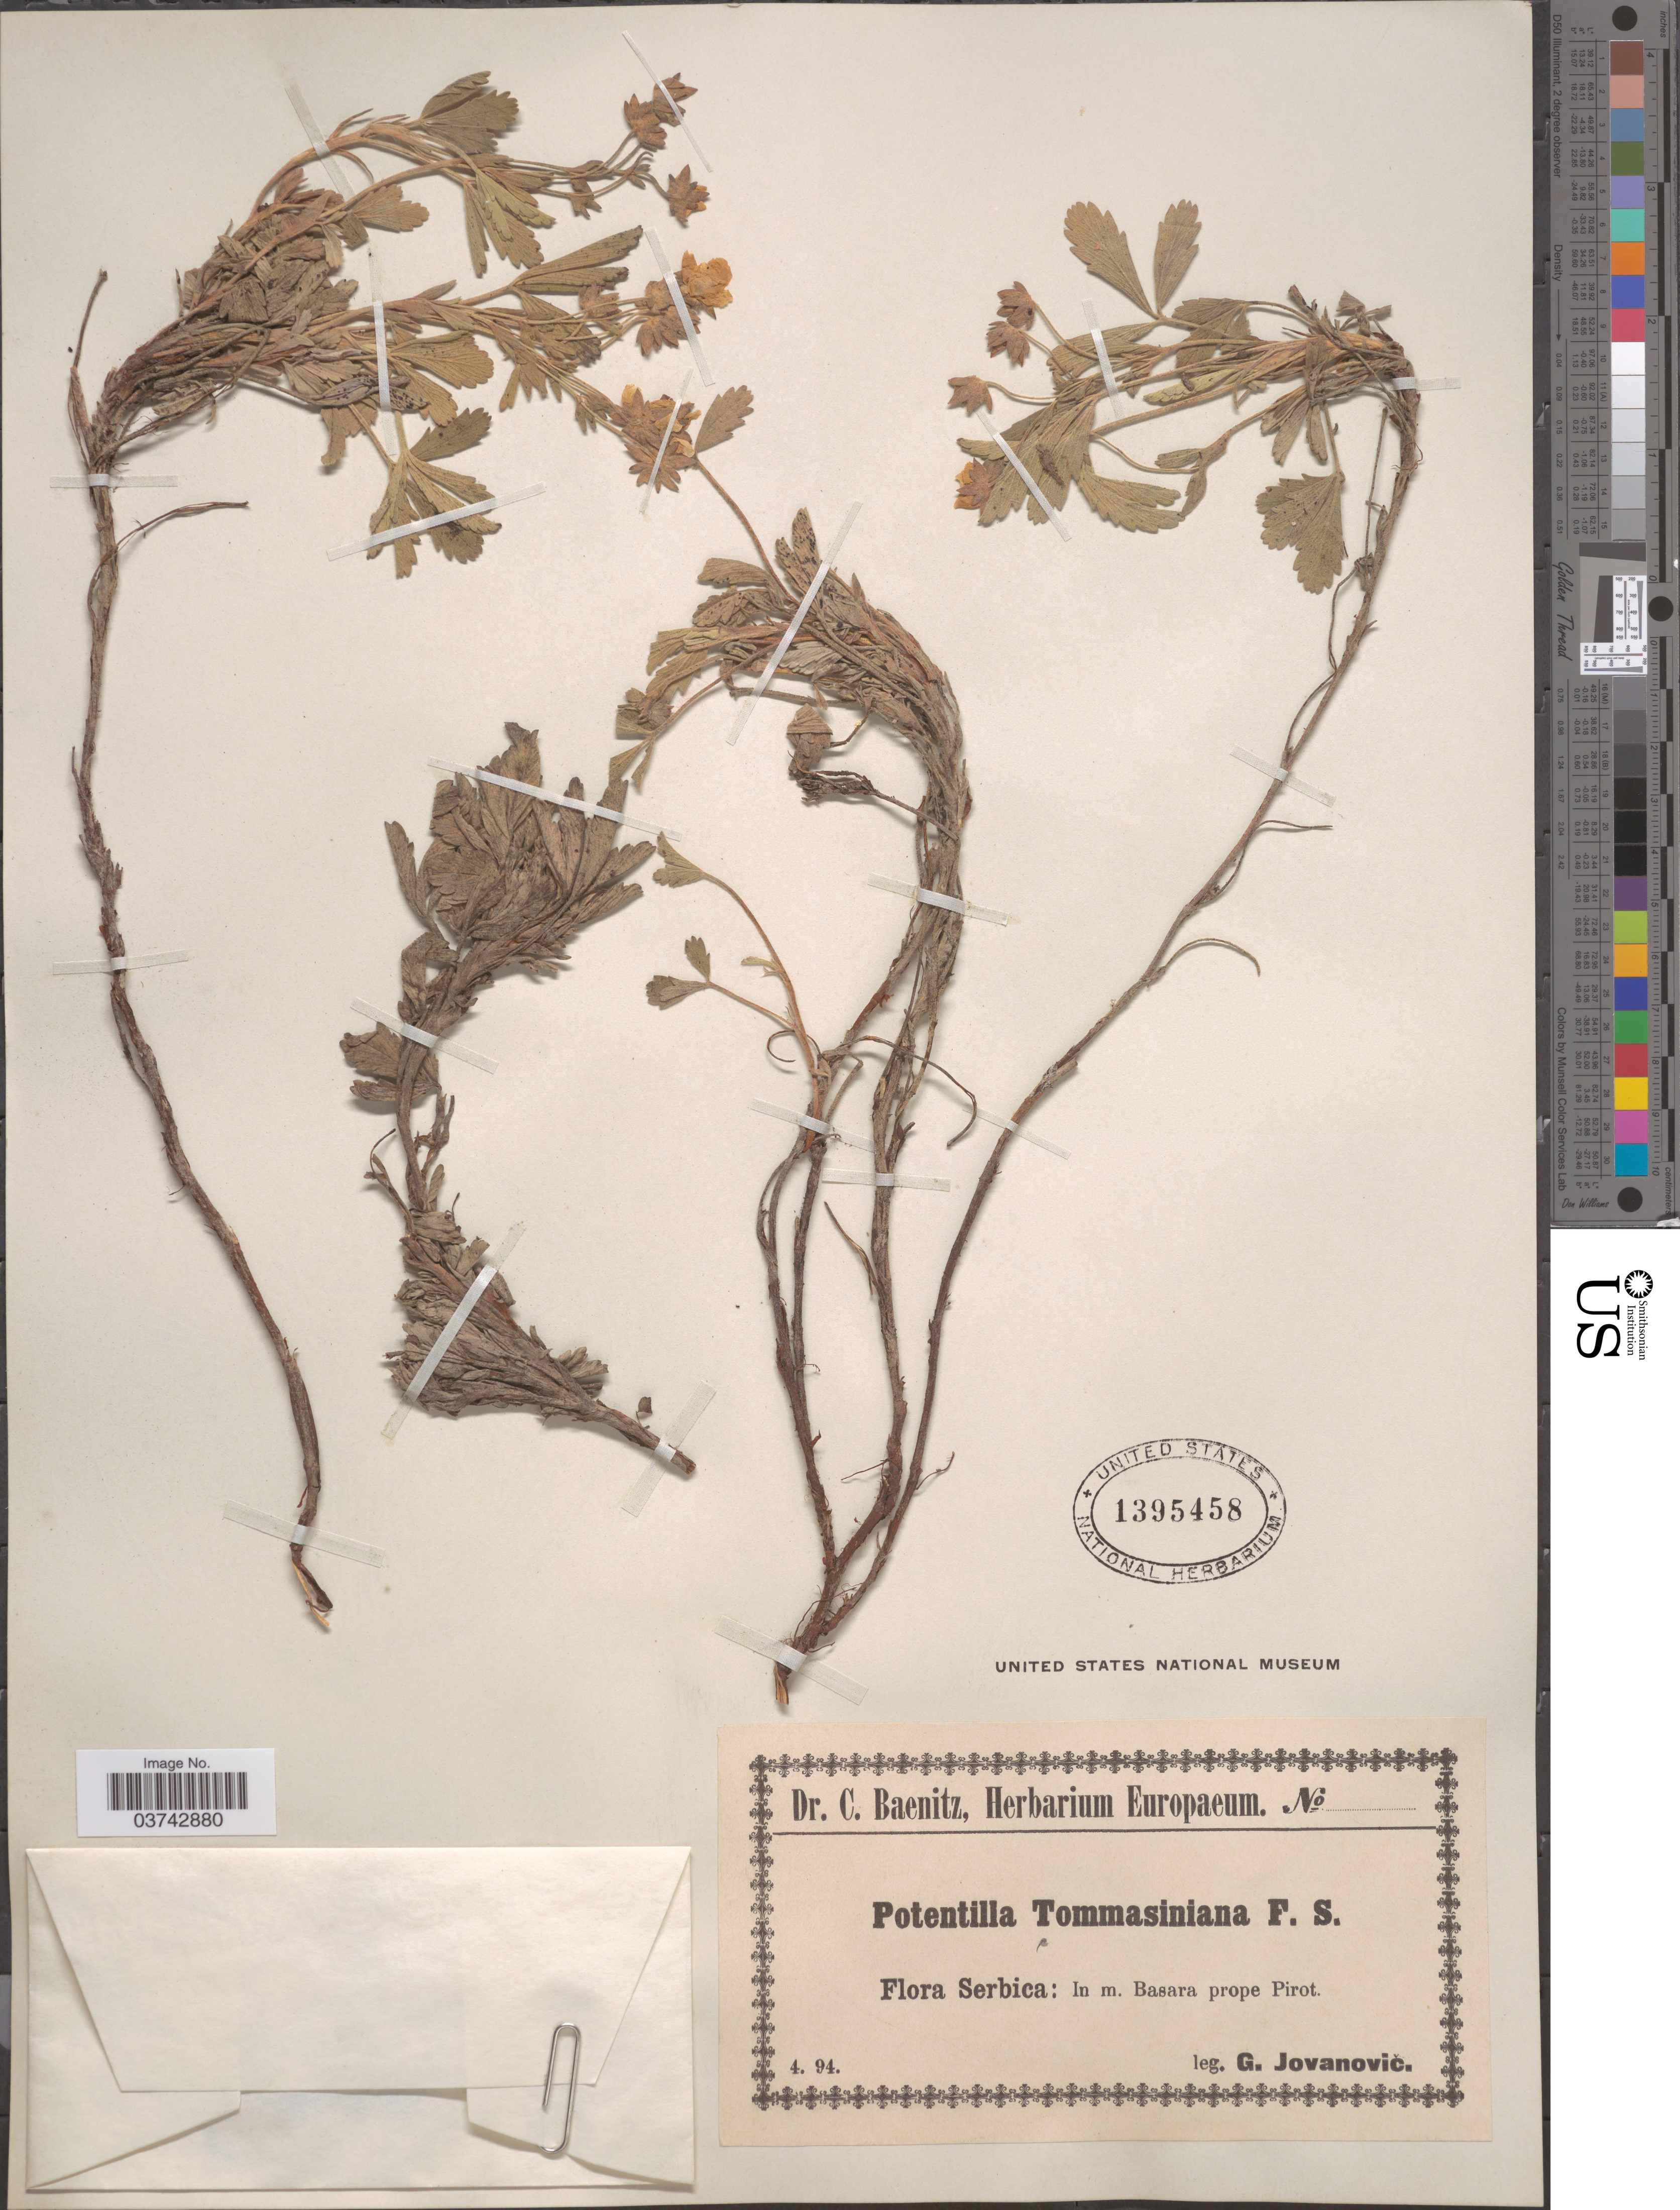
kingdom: Plantae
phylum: Tracheophyta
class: Magnoliopsida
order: Rosales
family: Rosaceae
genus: Potentilla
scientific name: Potentilla tomasiniana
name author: F.W. Schultz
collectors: G. Jovanovic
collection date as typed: Transcribed d/m/y: /4/94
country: Serbia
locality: Serbica: In m. Basara prope Pirot.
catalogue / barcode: US 1395458